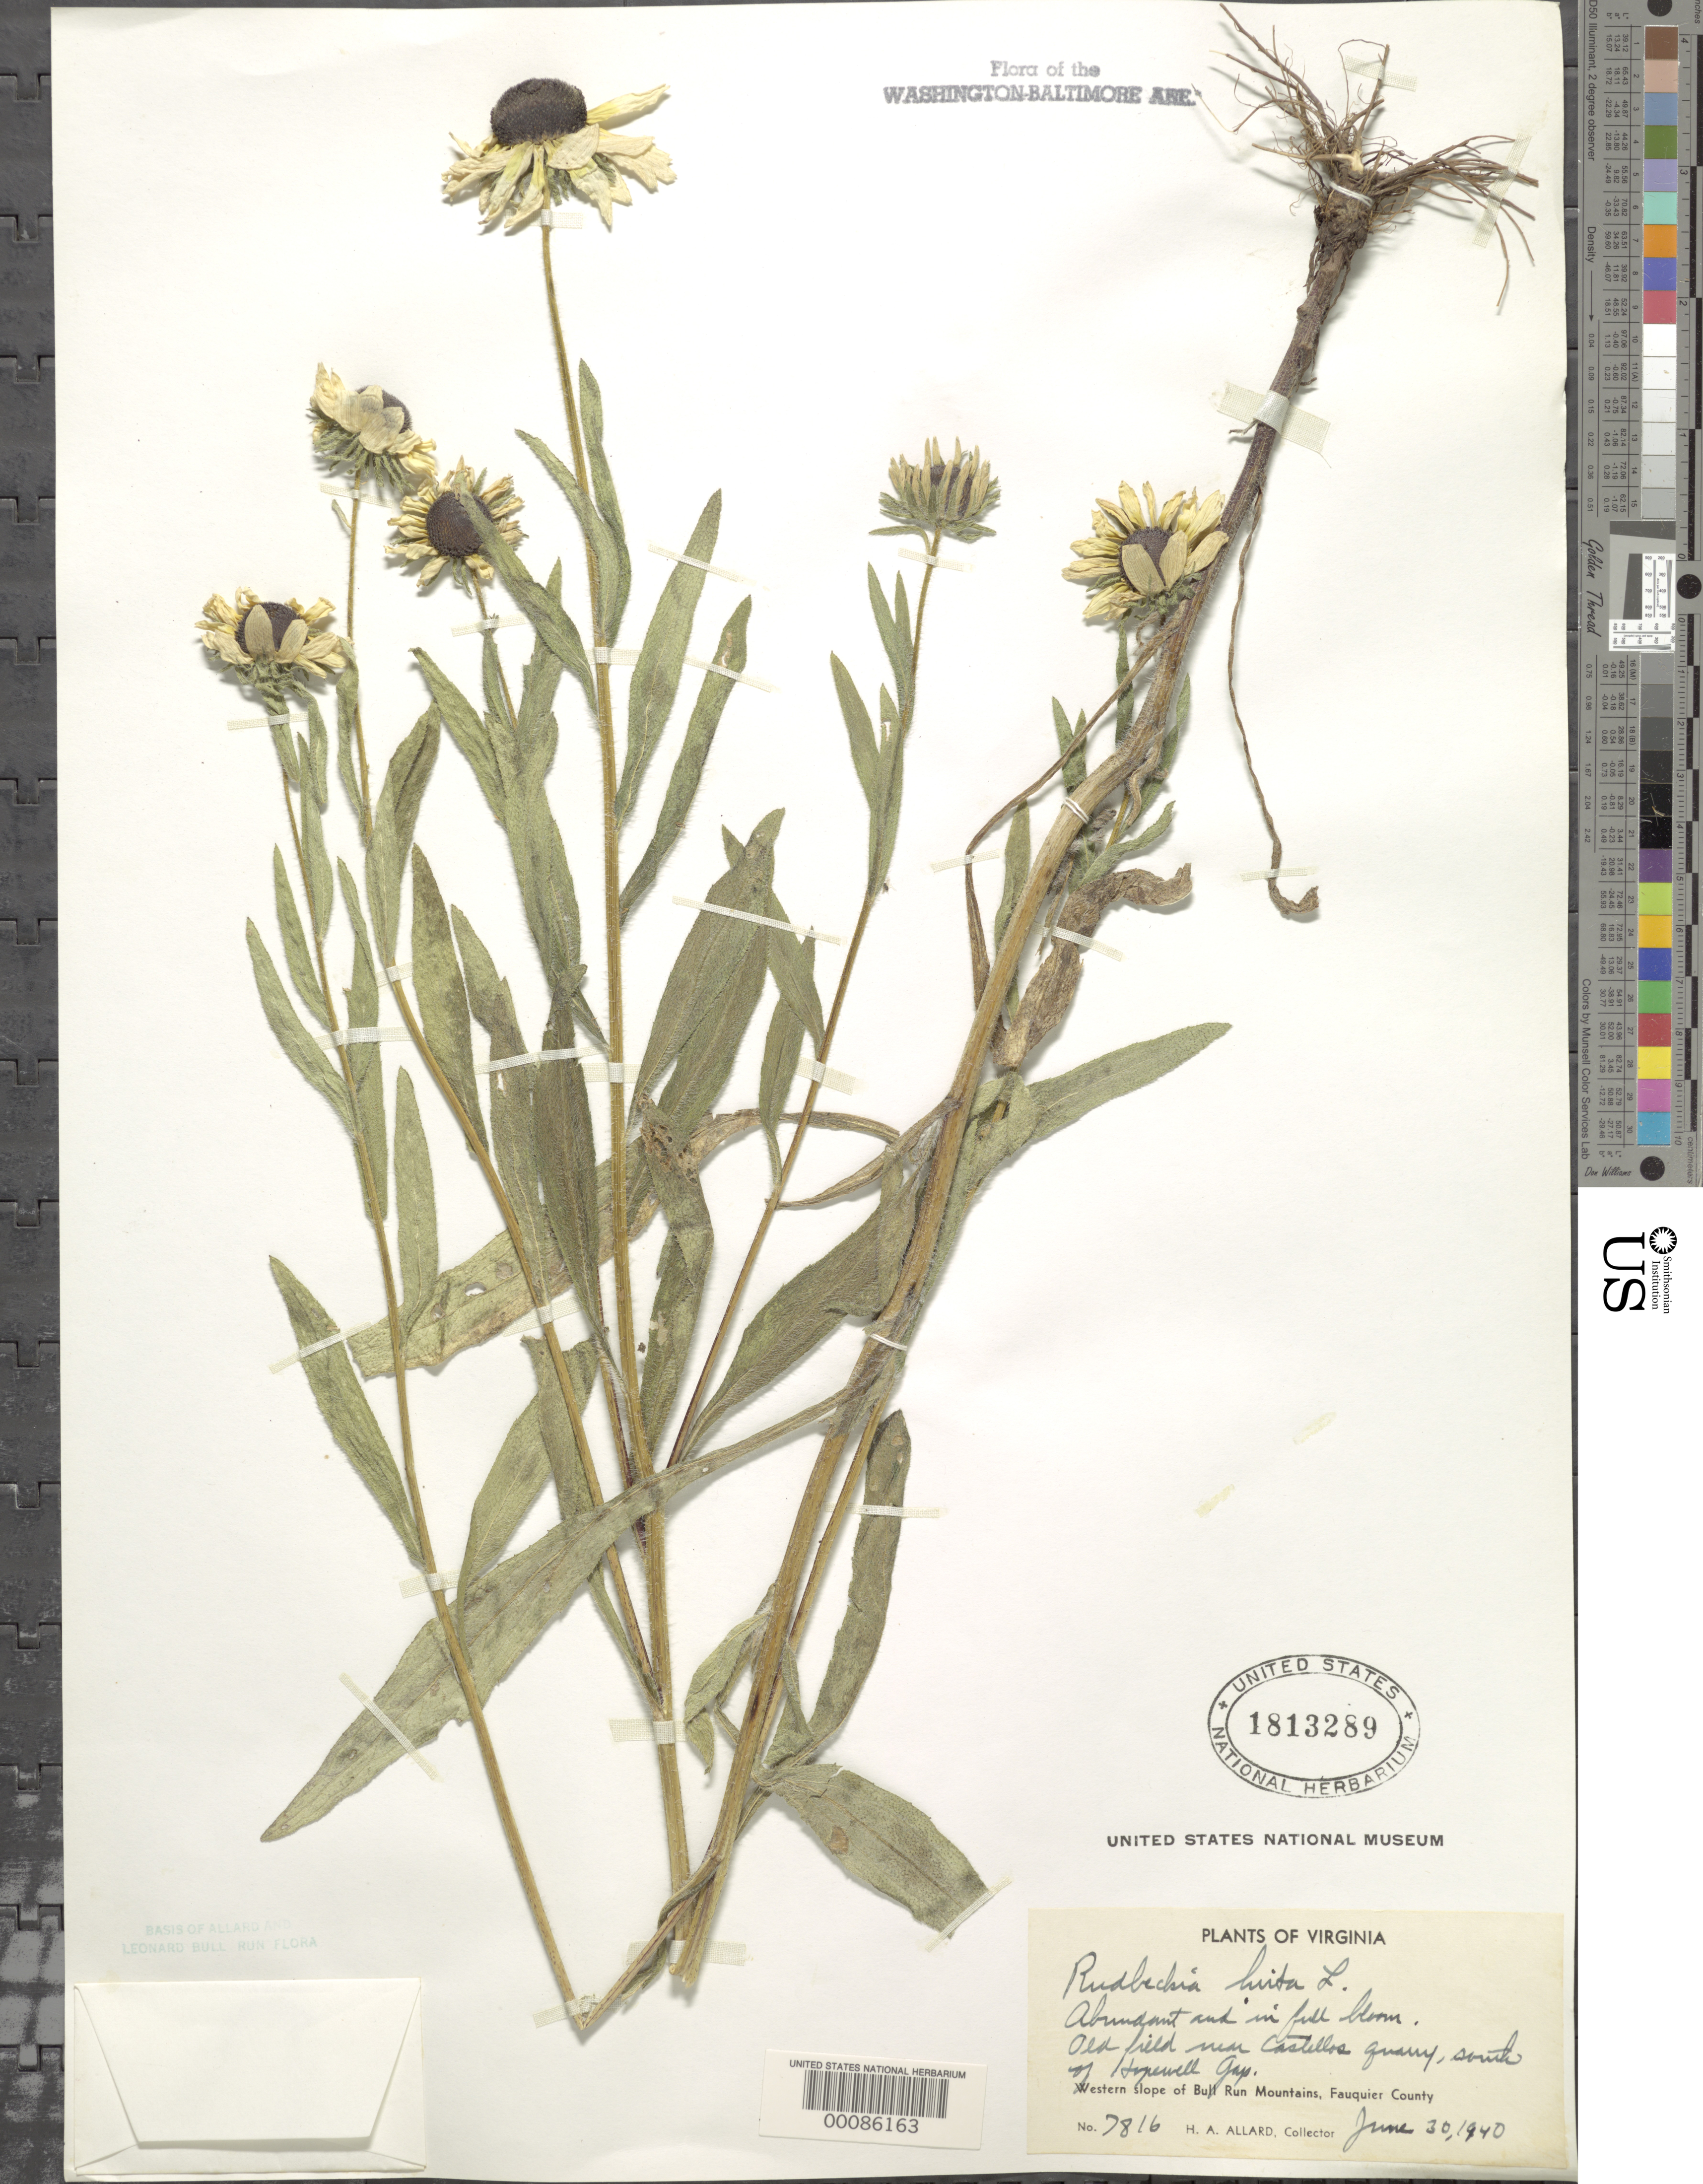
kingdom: Plantae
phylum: Tracheophyta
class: Magnoliopsida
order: Asterales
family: Asteraceae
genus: Rudbeckia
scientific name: Rudbeckia hirta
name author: L.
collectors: H. A. Allard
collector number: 7816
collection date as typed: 30 Jun 1940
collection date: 1940-06-30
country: United States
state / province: Virginia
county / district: Fauquier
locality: South of Hopewell Gap Castellos Quarry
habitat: Field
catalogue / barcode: US 1813289